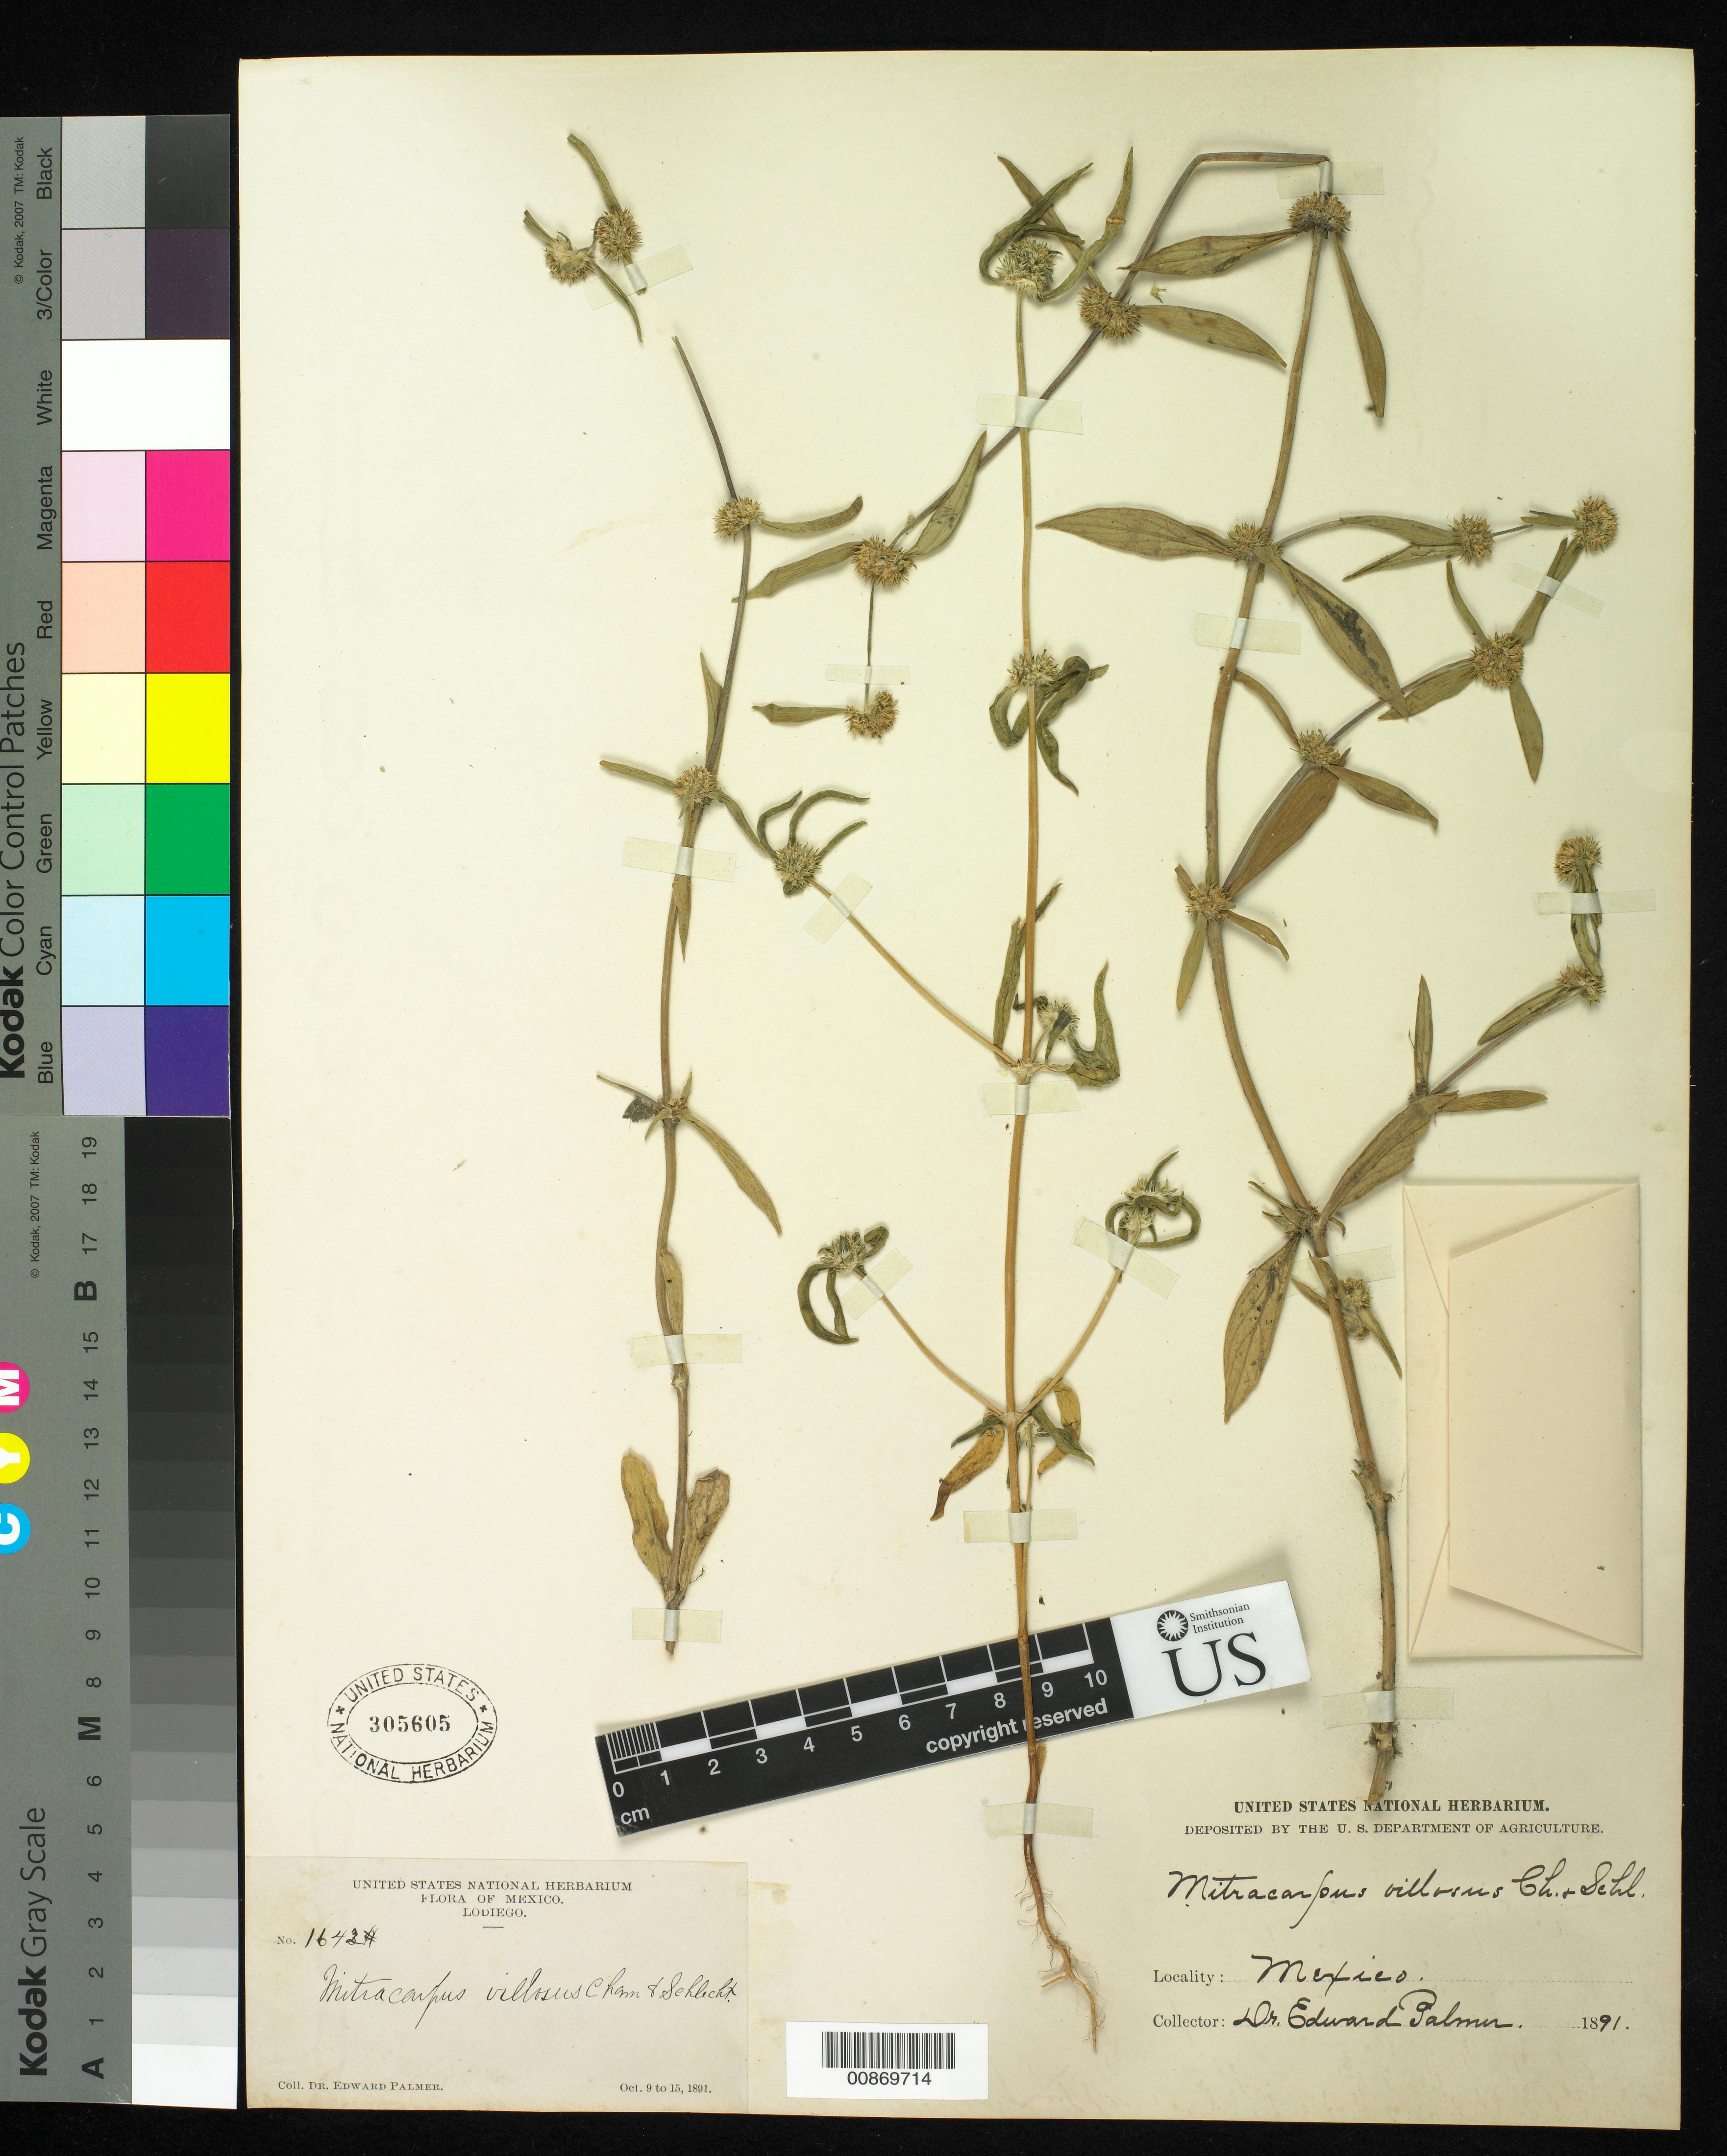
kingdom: Plantae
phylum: Tracheophyta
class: Magnoliopsida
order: Gentianales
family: Rubiaceae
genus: Mitracarpus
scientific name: Mitracarpus villosus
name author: (Sw.) DC.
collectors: E. Palmer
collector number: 1642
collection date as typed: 09 Oct 1891 to 15 Oct 1891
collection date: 1891-10-09/1891-10-15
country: Mexico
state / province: Sinaloa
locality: Lodiego, Sinaloa.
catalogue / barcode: US 305605